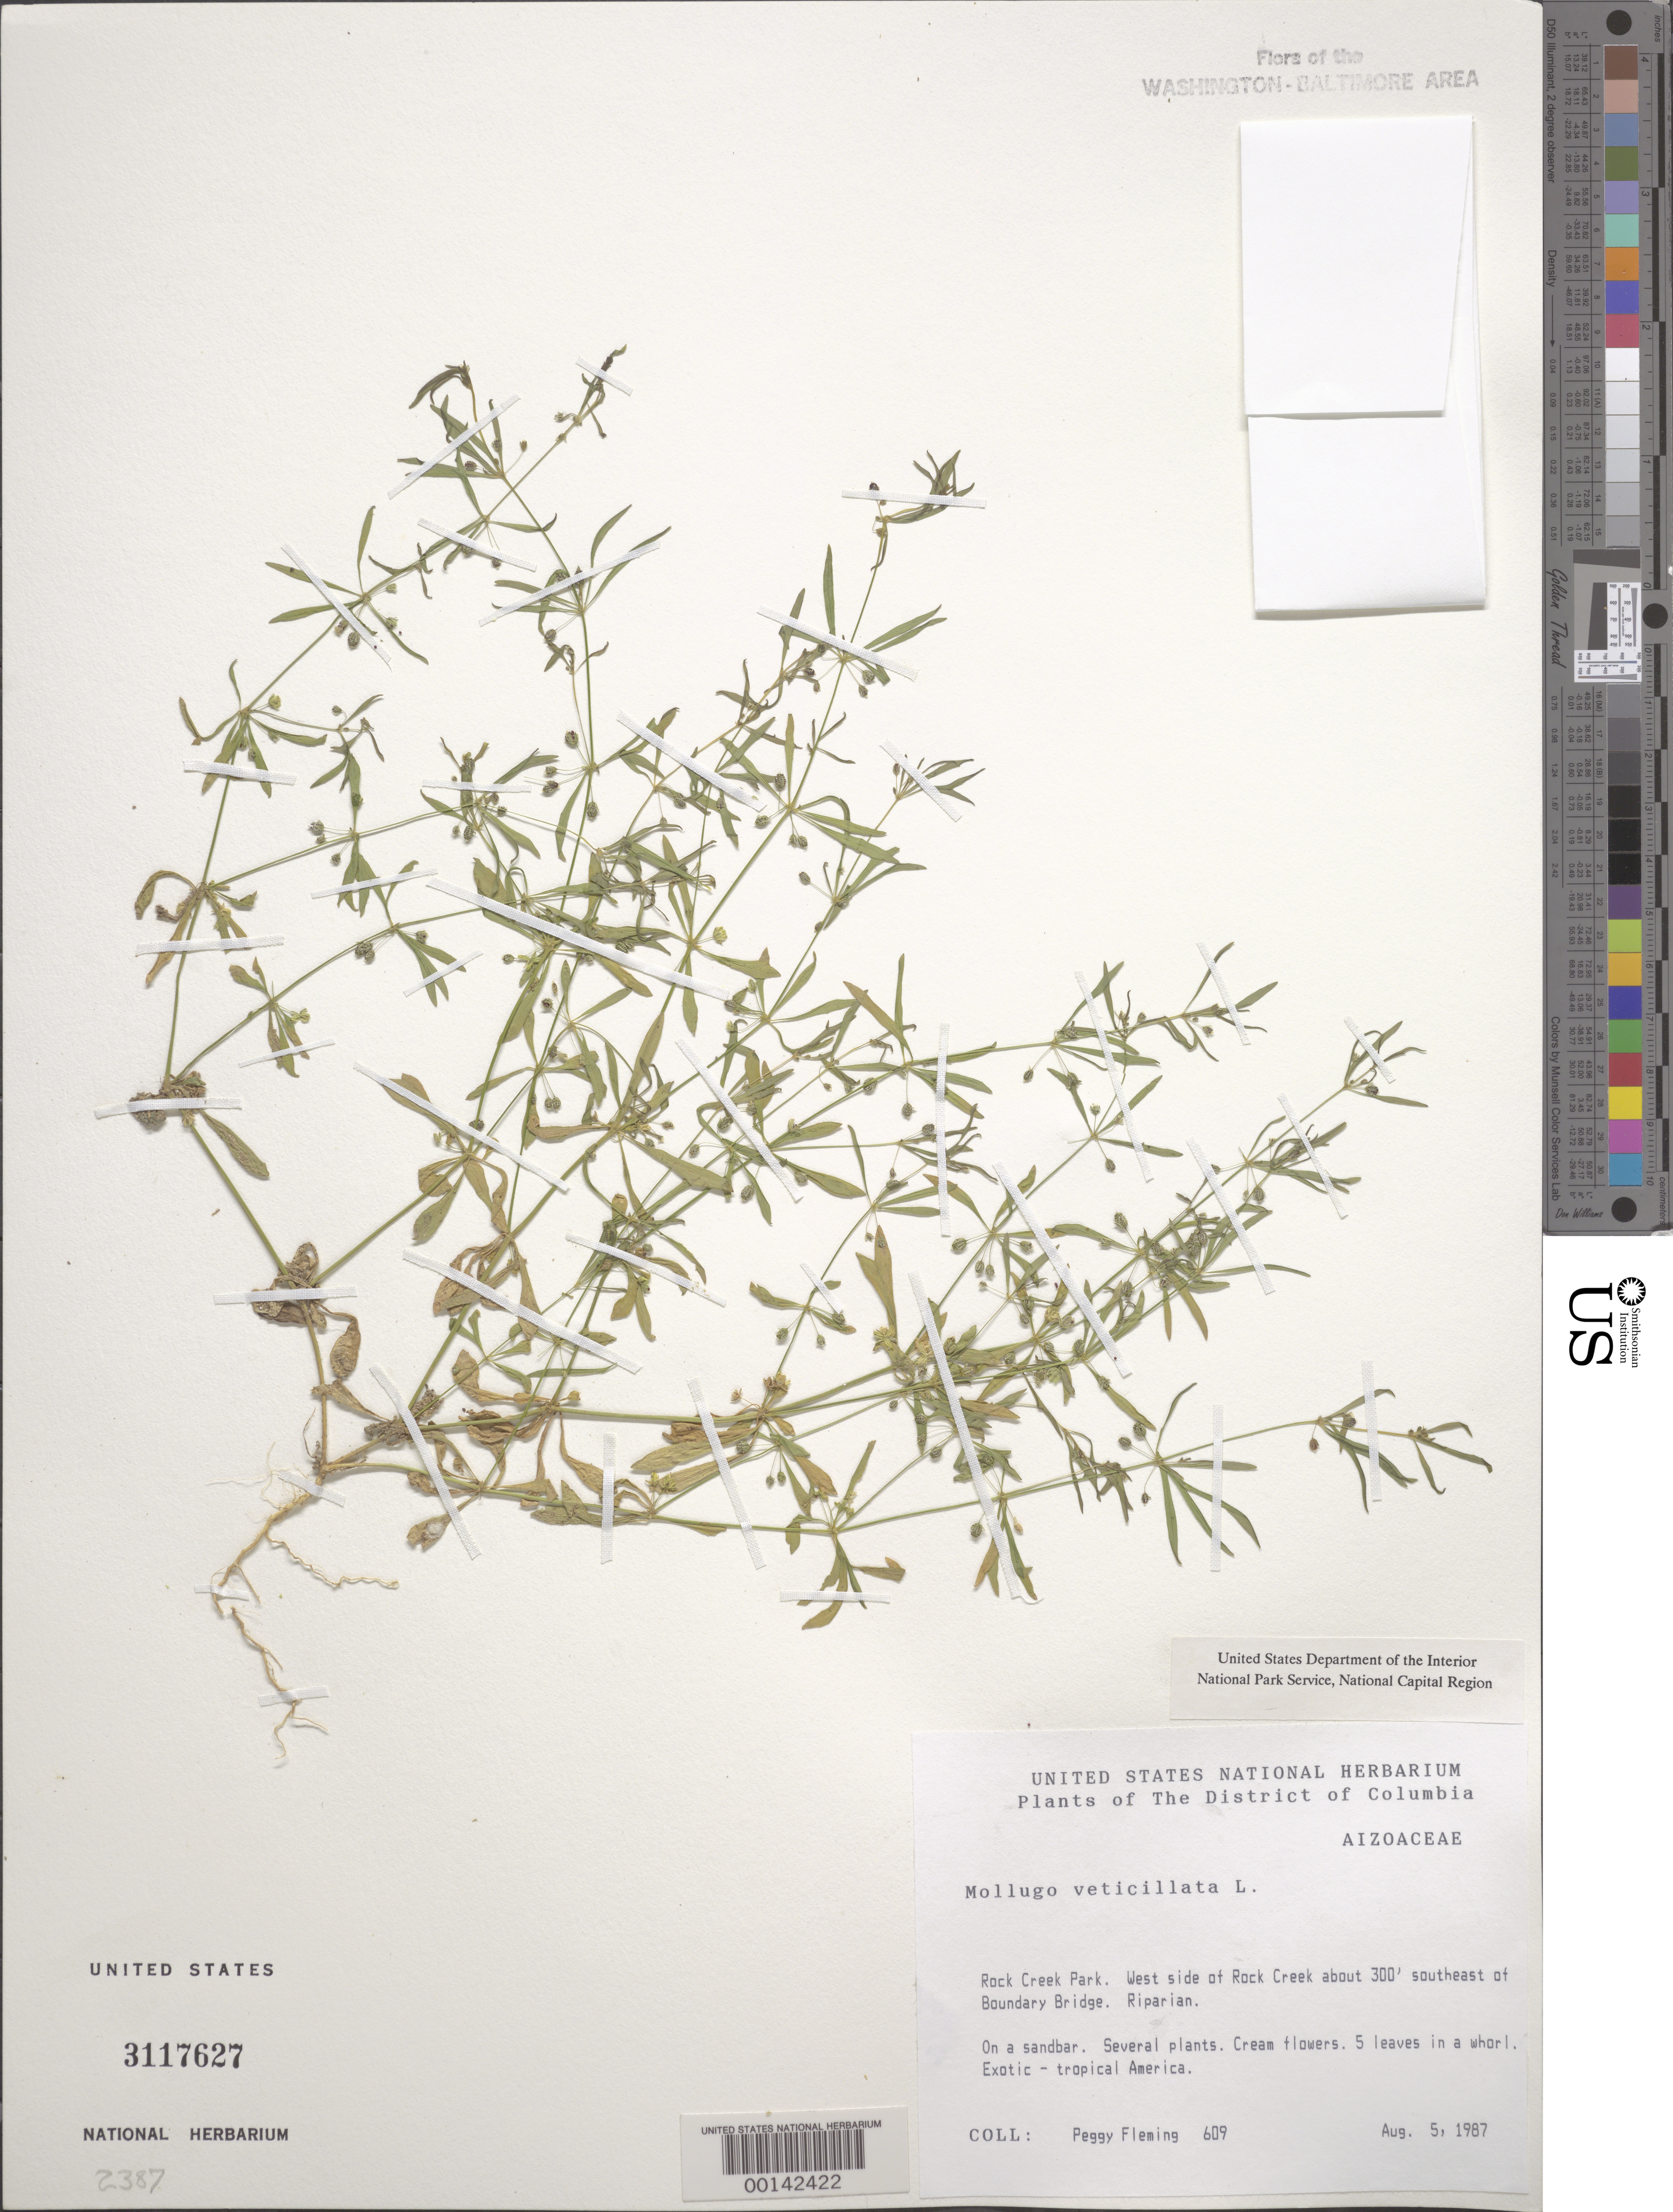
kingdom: Plantae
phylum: Tracheophyta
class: Magnoliopsida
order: Caryophyllales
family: Molluginaceae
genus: Mollugo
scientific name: Mollugo verticillata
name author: L.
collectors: P. Fleming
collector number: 609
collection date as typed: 05 Aug 1987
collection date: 1987-08-05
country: United States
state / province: District of Columbia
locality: Rock Creek Park. West side of Rock Creek about 300' southeast of Boundary Bridge. Rock Creek Park & vicinity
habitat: Riparian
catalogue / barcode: US 3117627